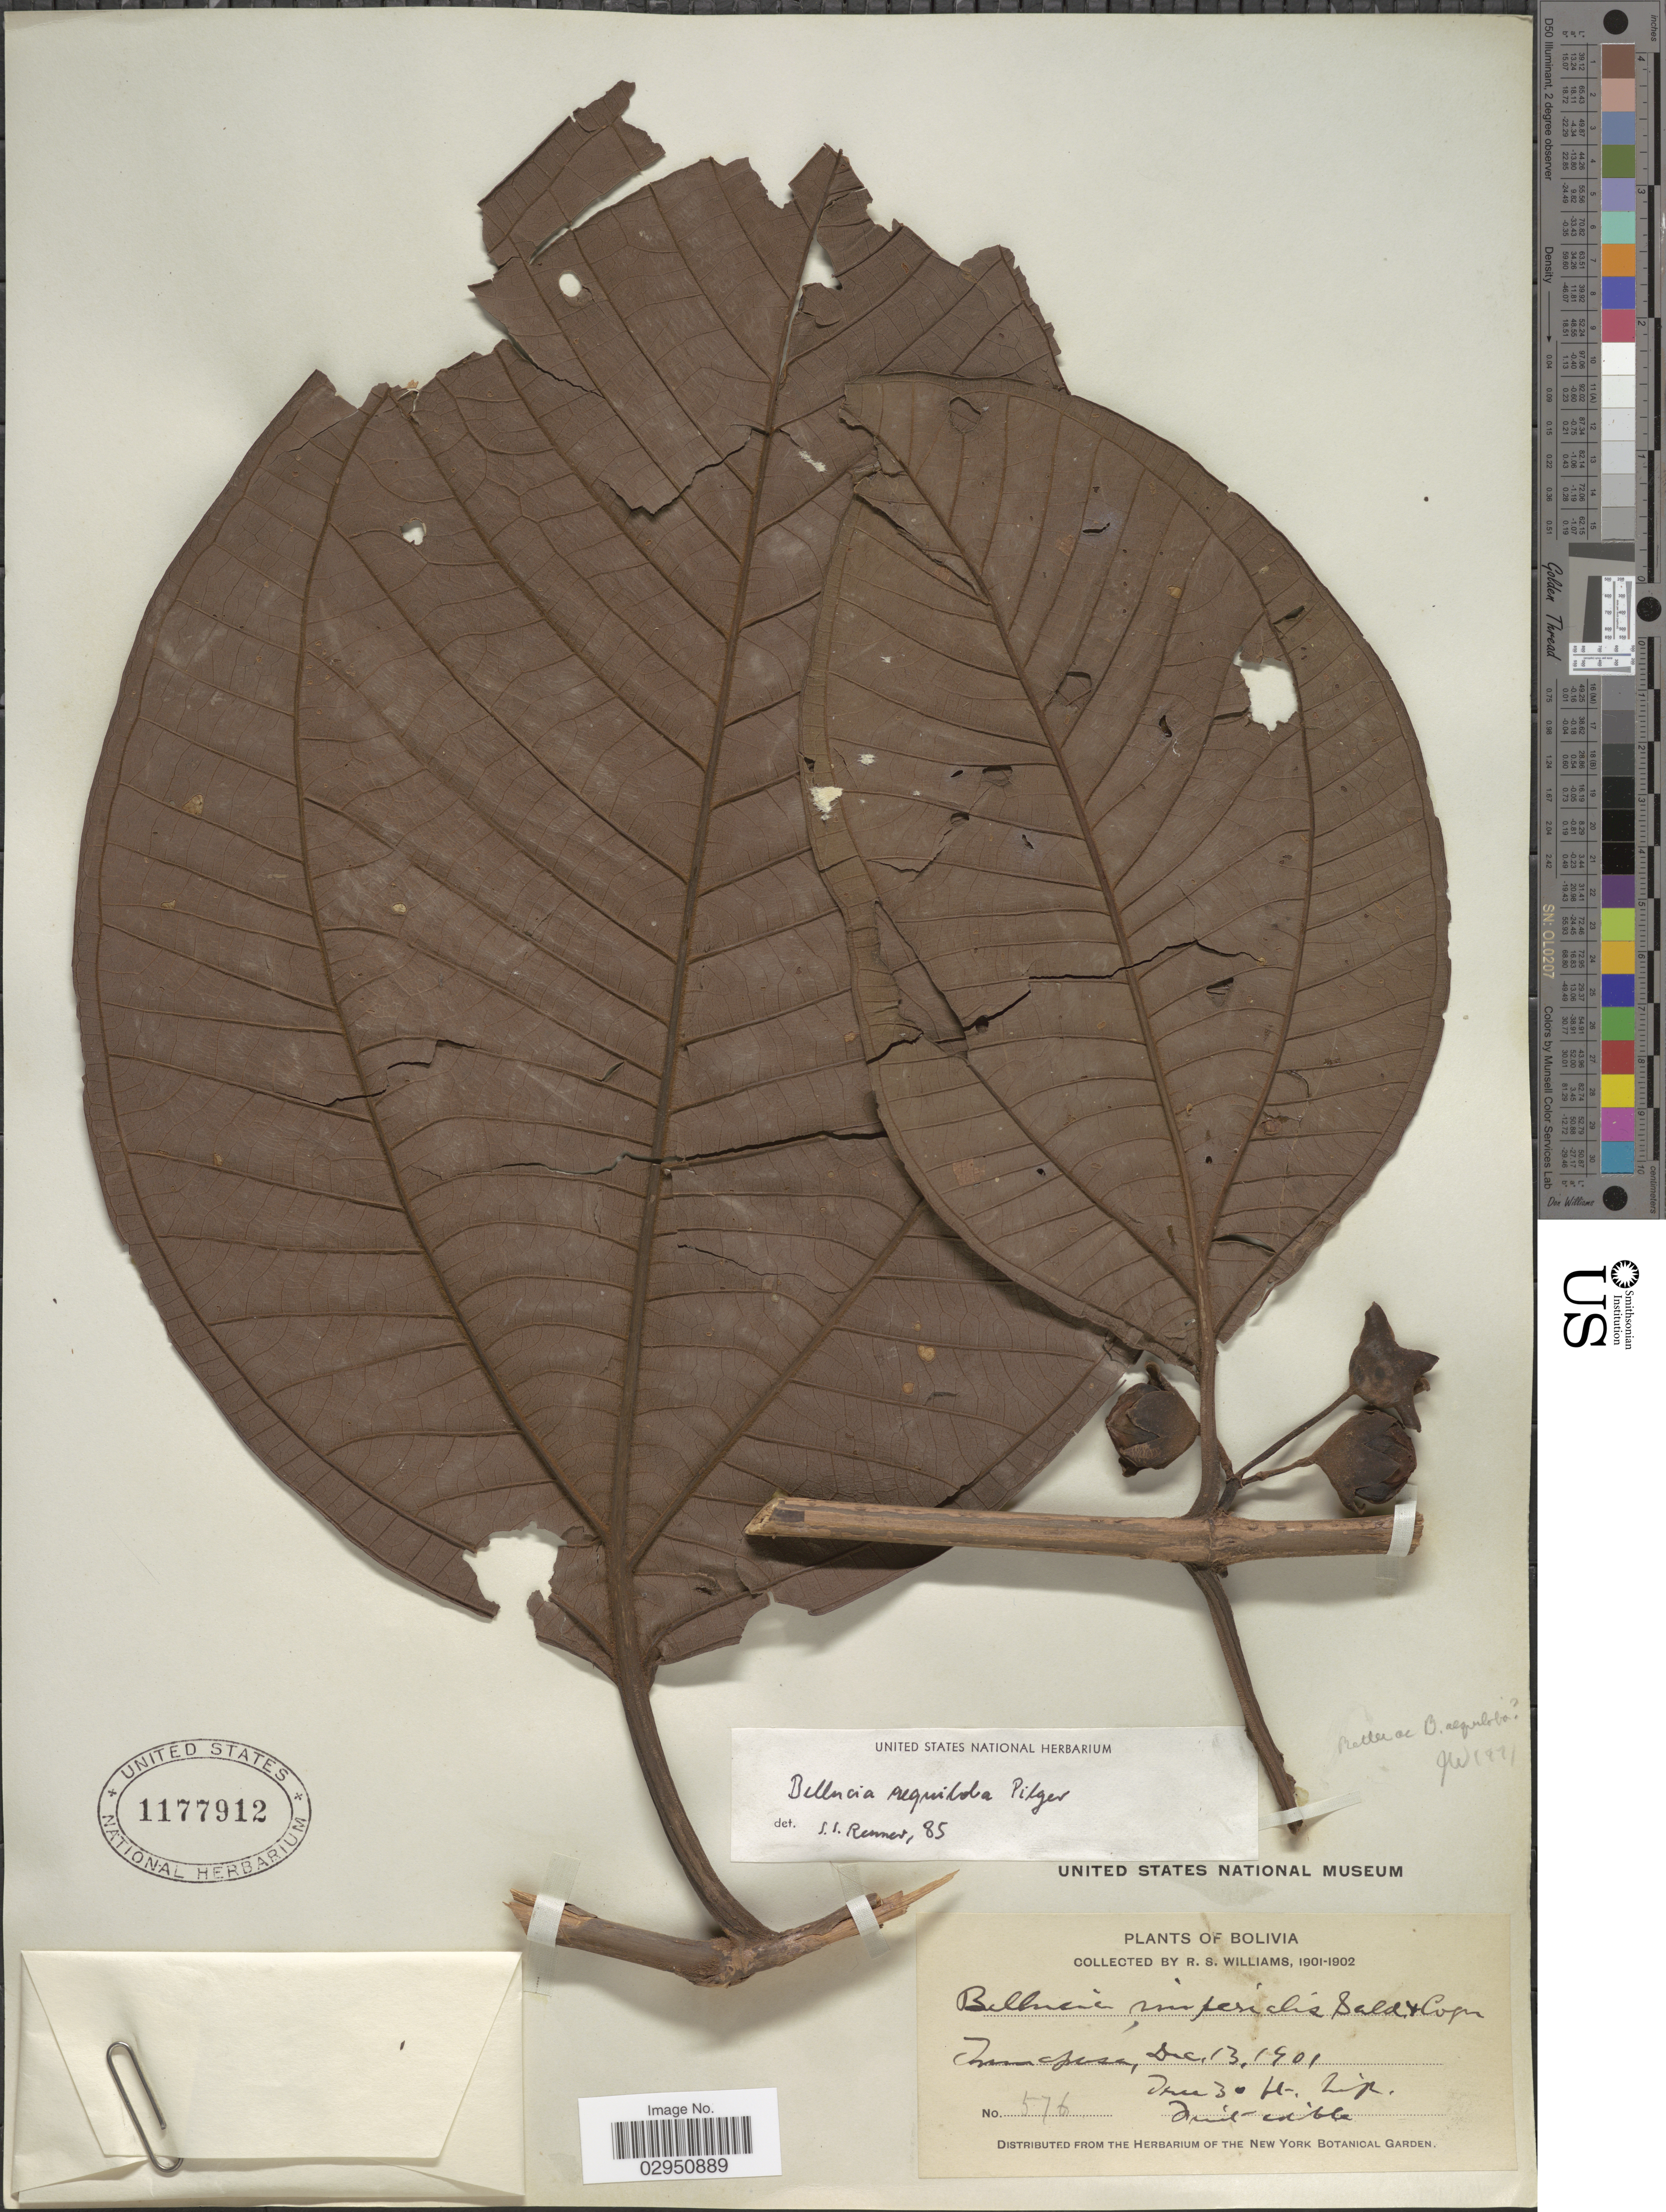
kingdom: Plantae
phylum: Tracheophyta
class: Magnoliopsida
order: Myrtales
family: Melastomataceae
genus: Bellucia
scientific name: Bellucia aequiloba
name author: Pilg.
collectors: R. S. Williams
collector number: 576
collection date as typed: Dec. 13, 1901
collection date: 1901-12-13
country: Bolivia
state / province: La Paz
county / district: Iturralde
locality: Tumupasa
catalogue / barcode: US 1177912